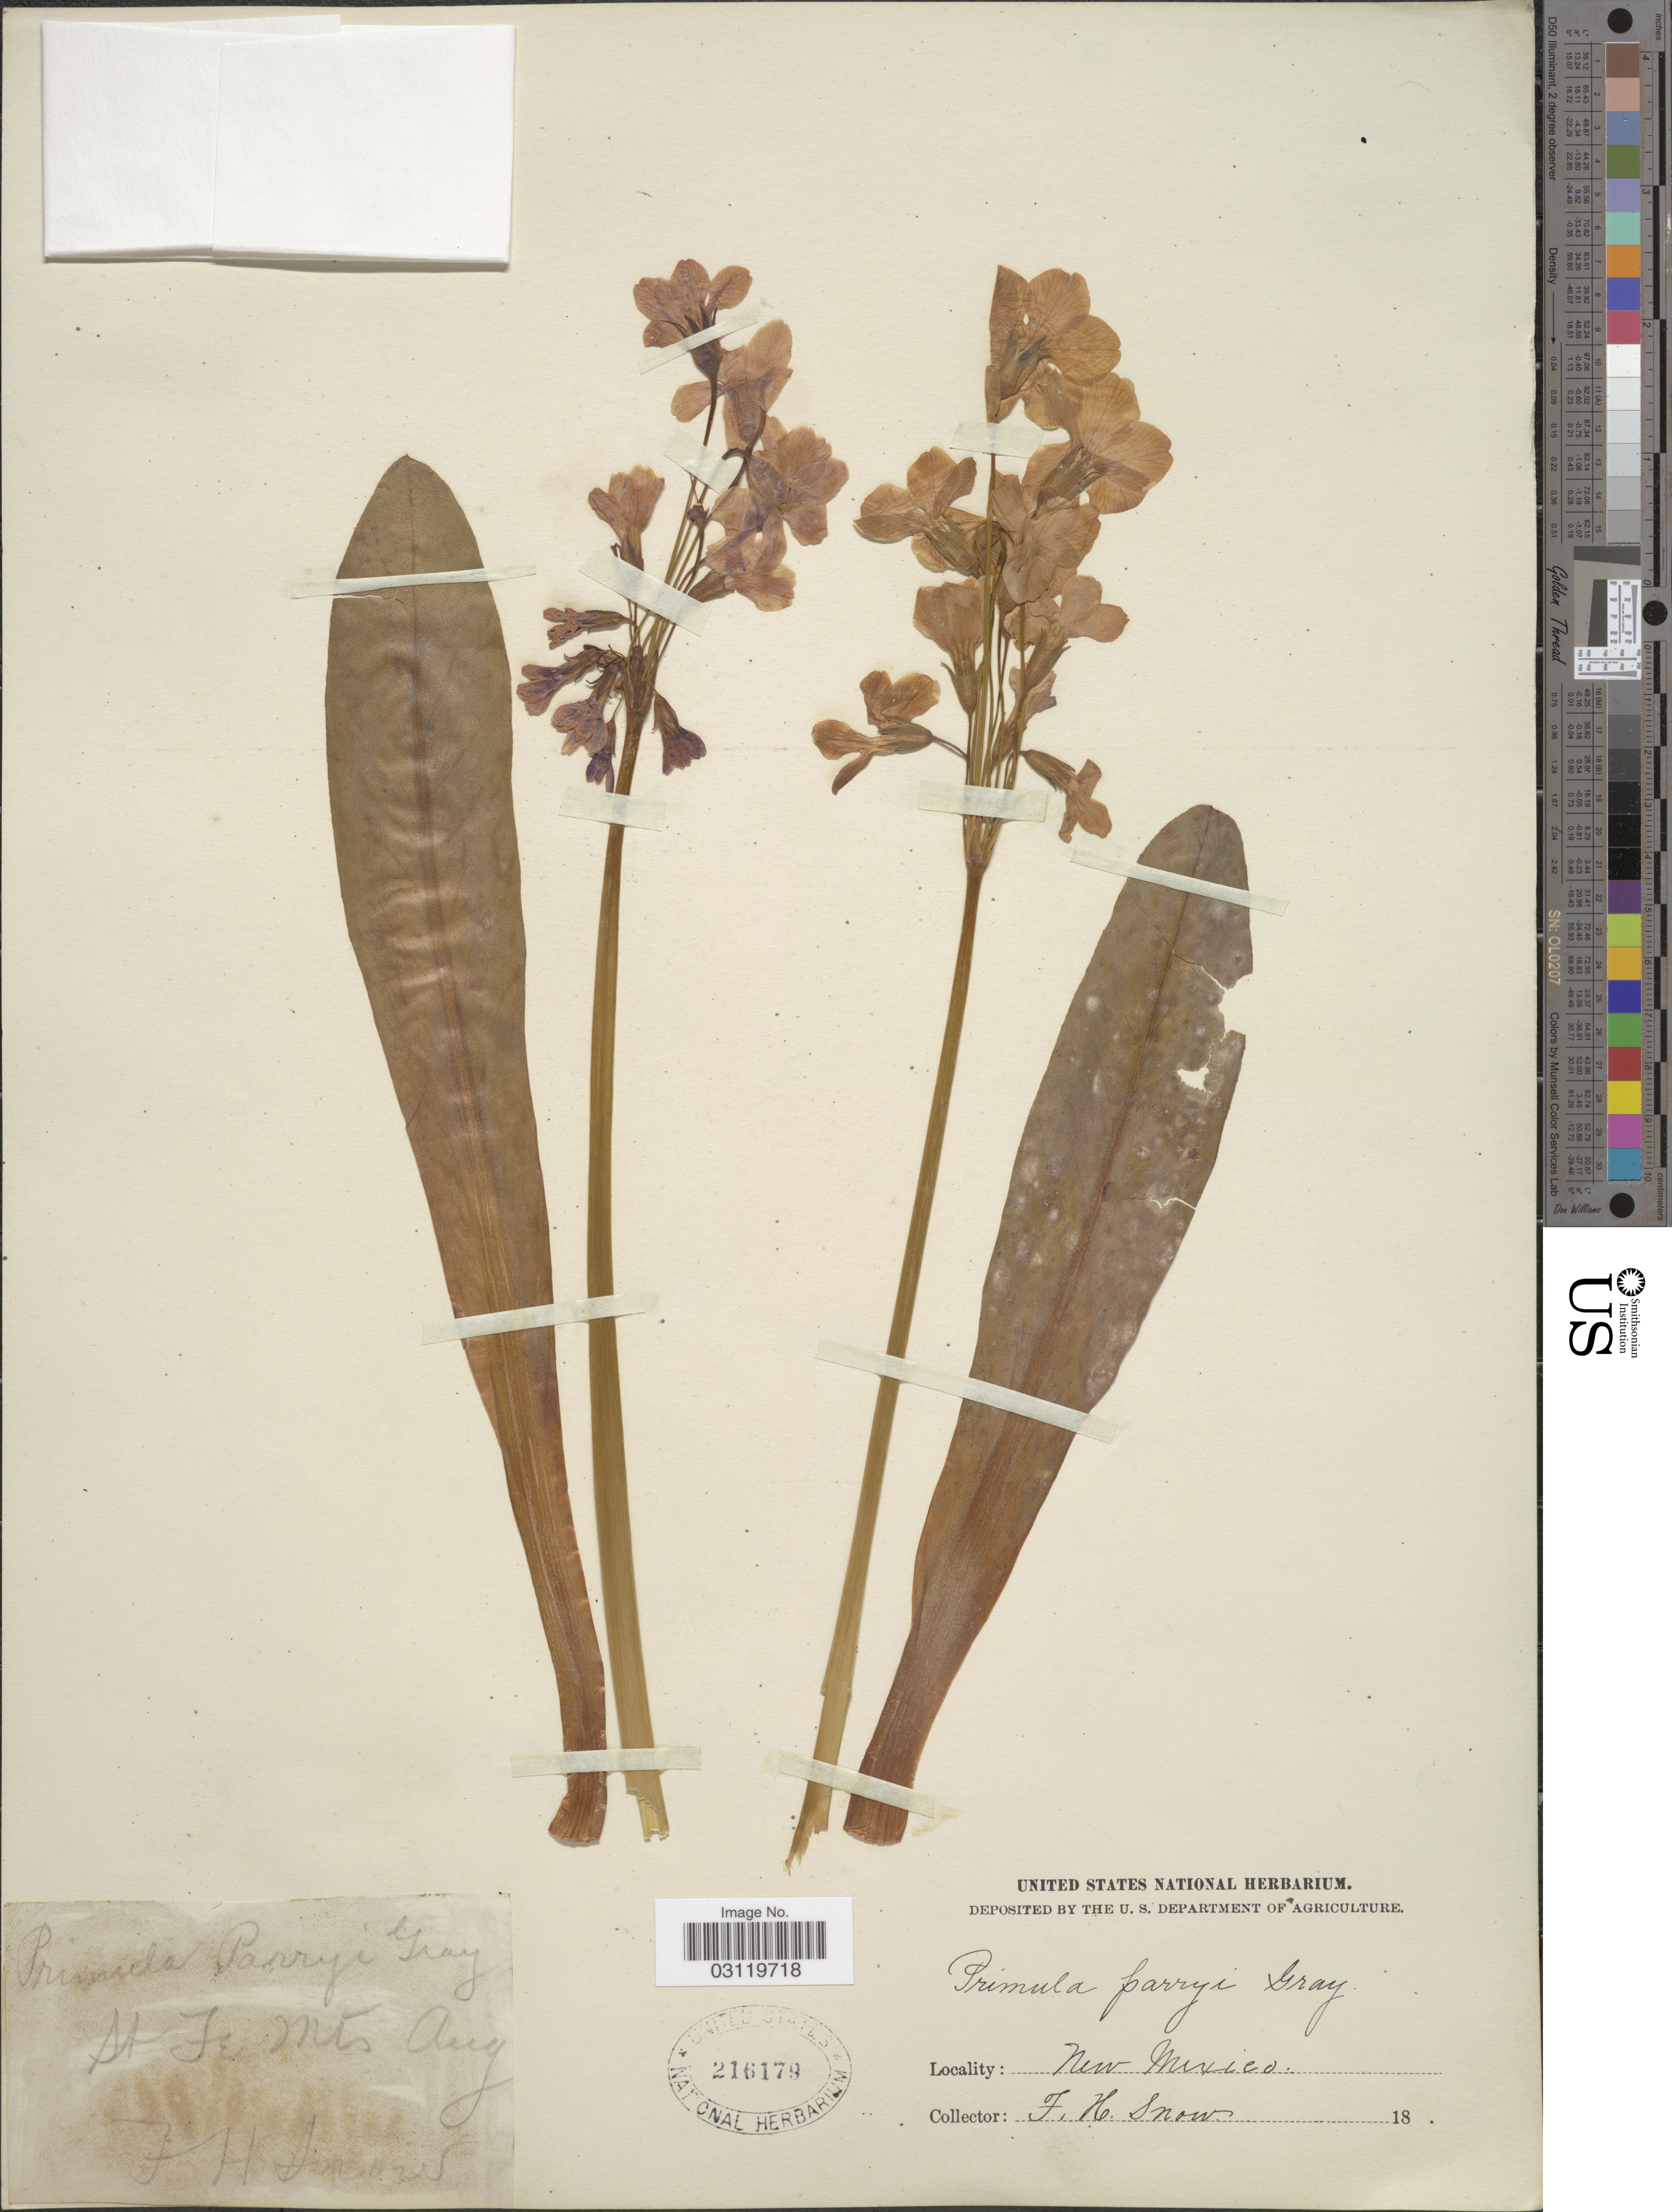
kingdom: Plantae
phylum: Tracheophyta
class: Magnoliopsida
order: Ericales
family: Primulaceae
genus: Primula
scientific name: Primula parryi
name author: A. Gray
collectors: F. H. Snow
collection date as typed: Aug 18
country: United States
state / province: New Mexico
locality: St Fe Mts.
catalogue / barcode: US 216179